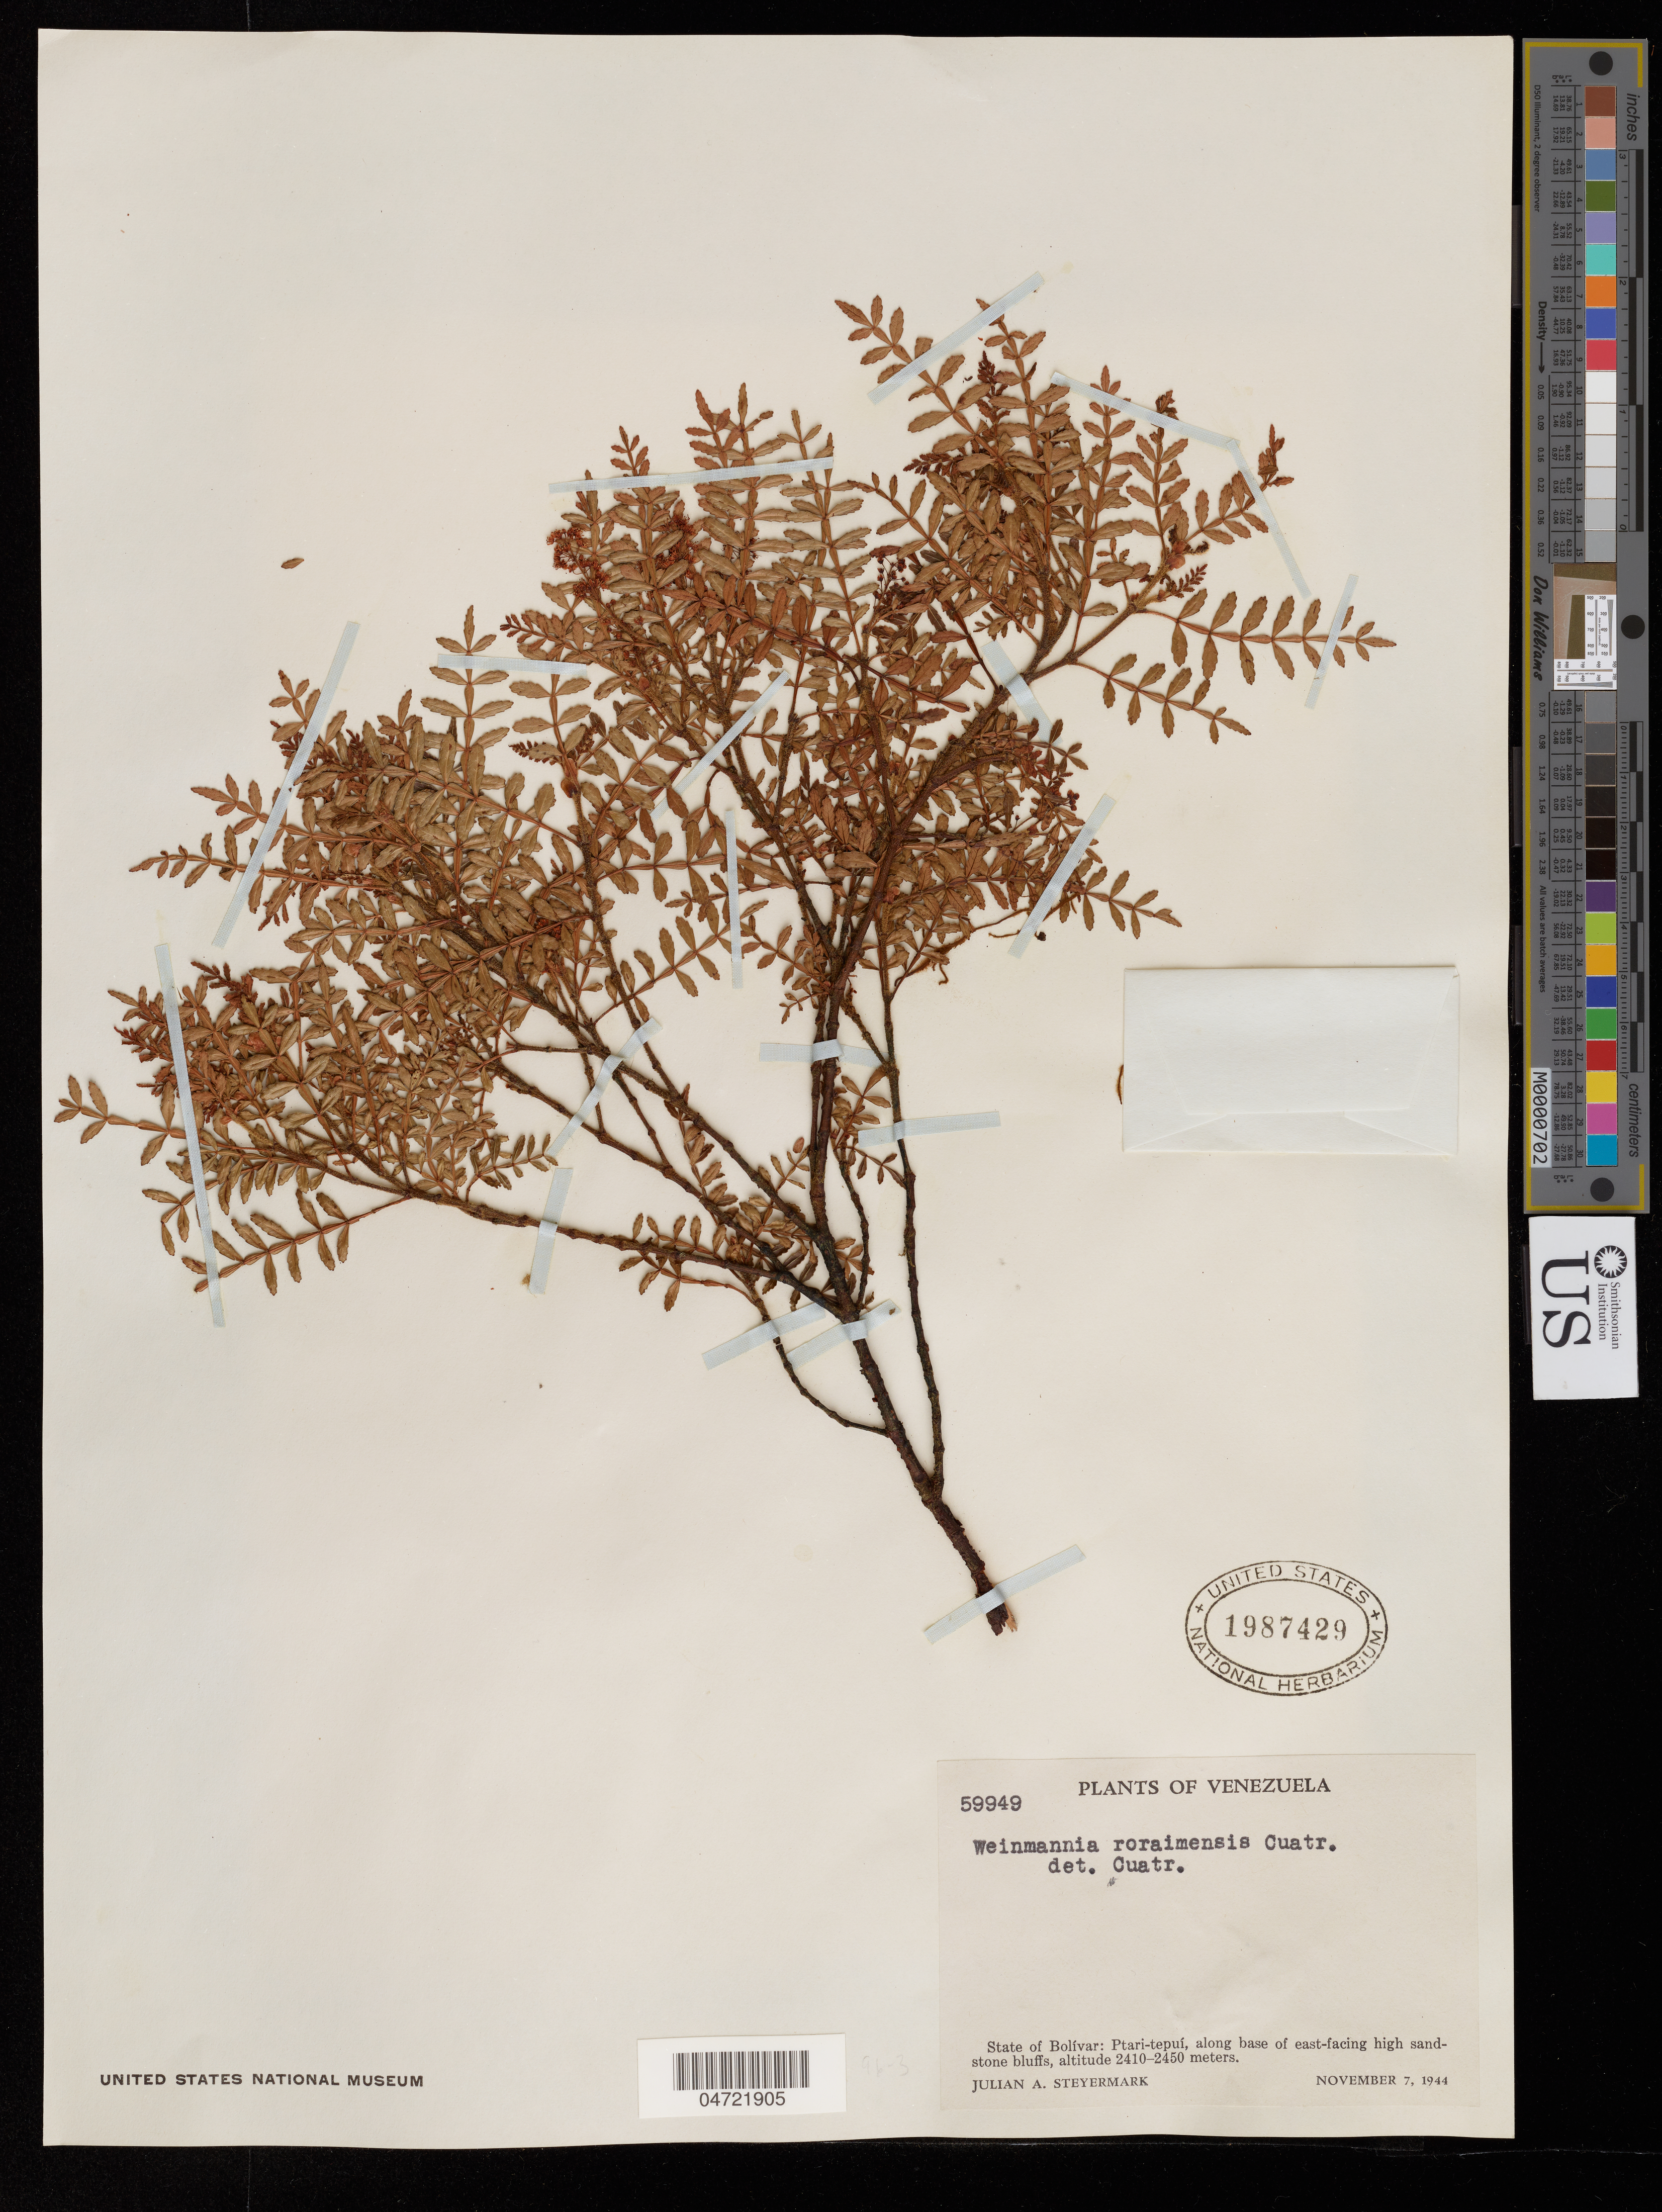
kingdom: Plantae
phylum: Tracheophyta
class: Magnoliopsida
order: Oxalidales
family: Cunoniaceae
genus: Weinmannia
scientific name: Weinmannia roraimensis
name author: Cuatrec.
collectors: J. Steyermark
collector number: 59949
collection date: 1944-11-07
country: Venezuela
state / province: Bolivar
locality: Ptari-tepuí, along base of east-facing high sandstone bluffs.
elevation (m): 2410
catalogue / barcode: US 1987429